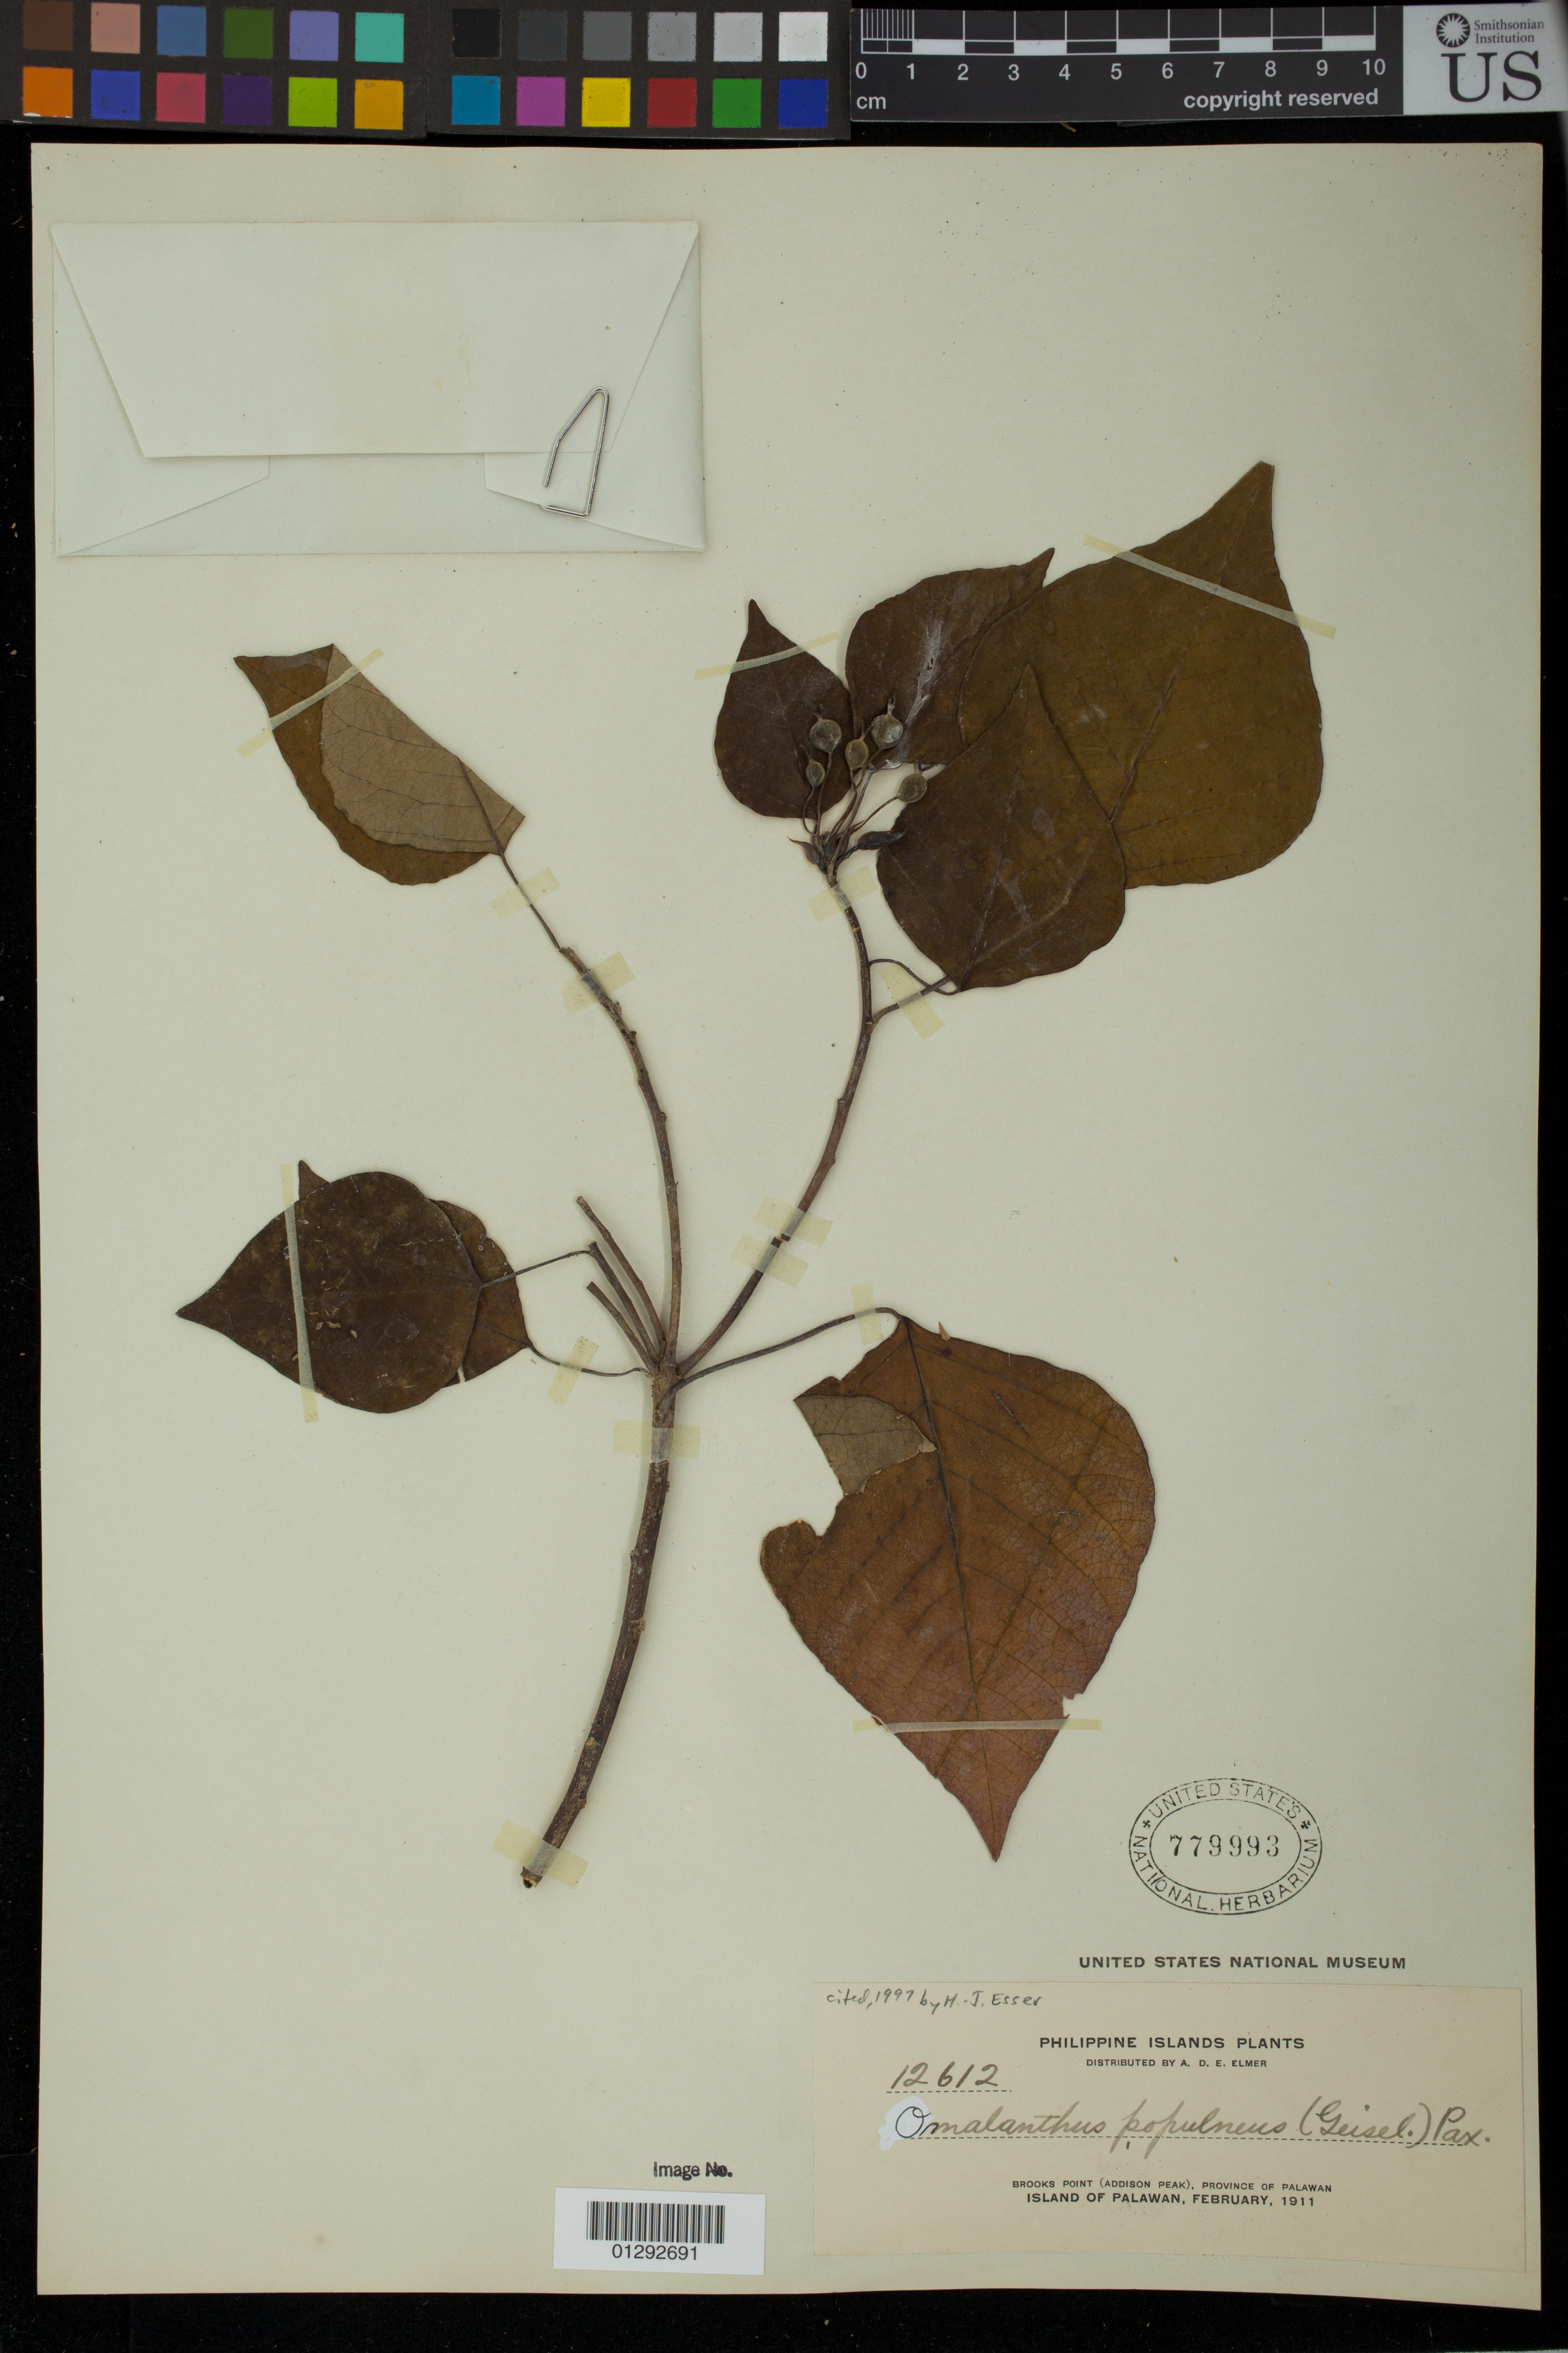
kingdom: Plantae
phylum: Tracheophyta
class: Magnoliopsida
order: Malpighiales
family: Euphorbiaceae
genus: Homalanthus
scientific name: Homalanthus populneus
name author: (Geiseler) Kuntze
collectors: A. D. E. Elmer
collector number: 12612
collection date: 1911-02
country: Philippines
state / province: Mimaropa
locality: Brooks Point (Addison Peak), Province of Palawan, Island of Palawan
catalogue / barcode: US 779993